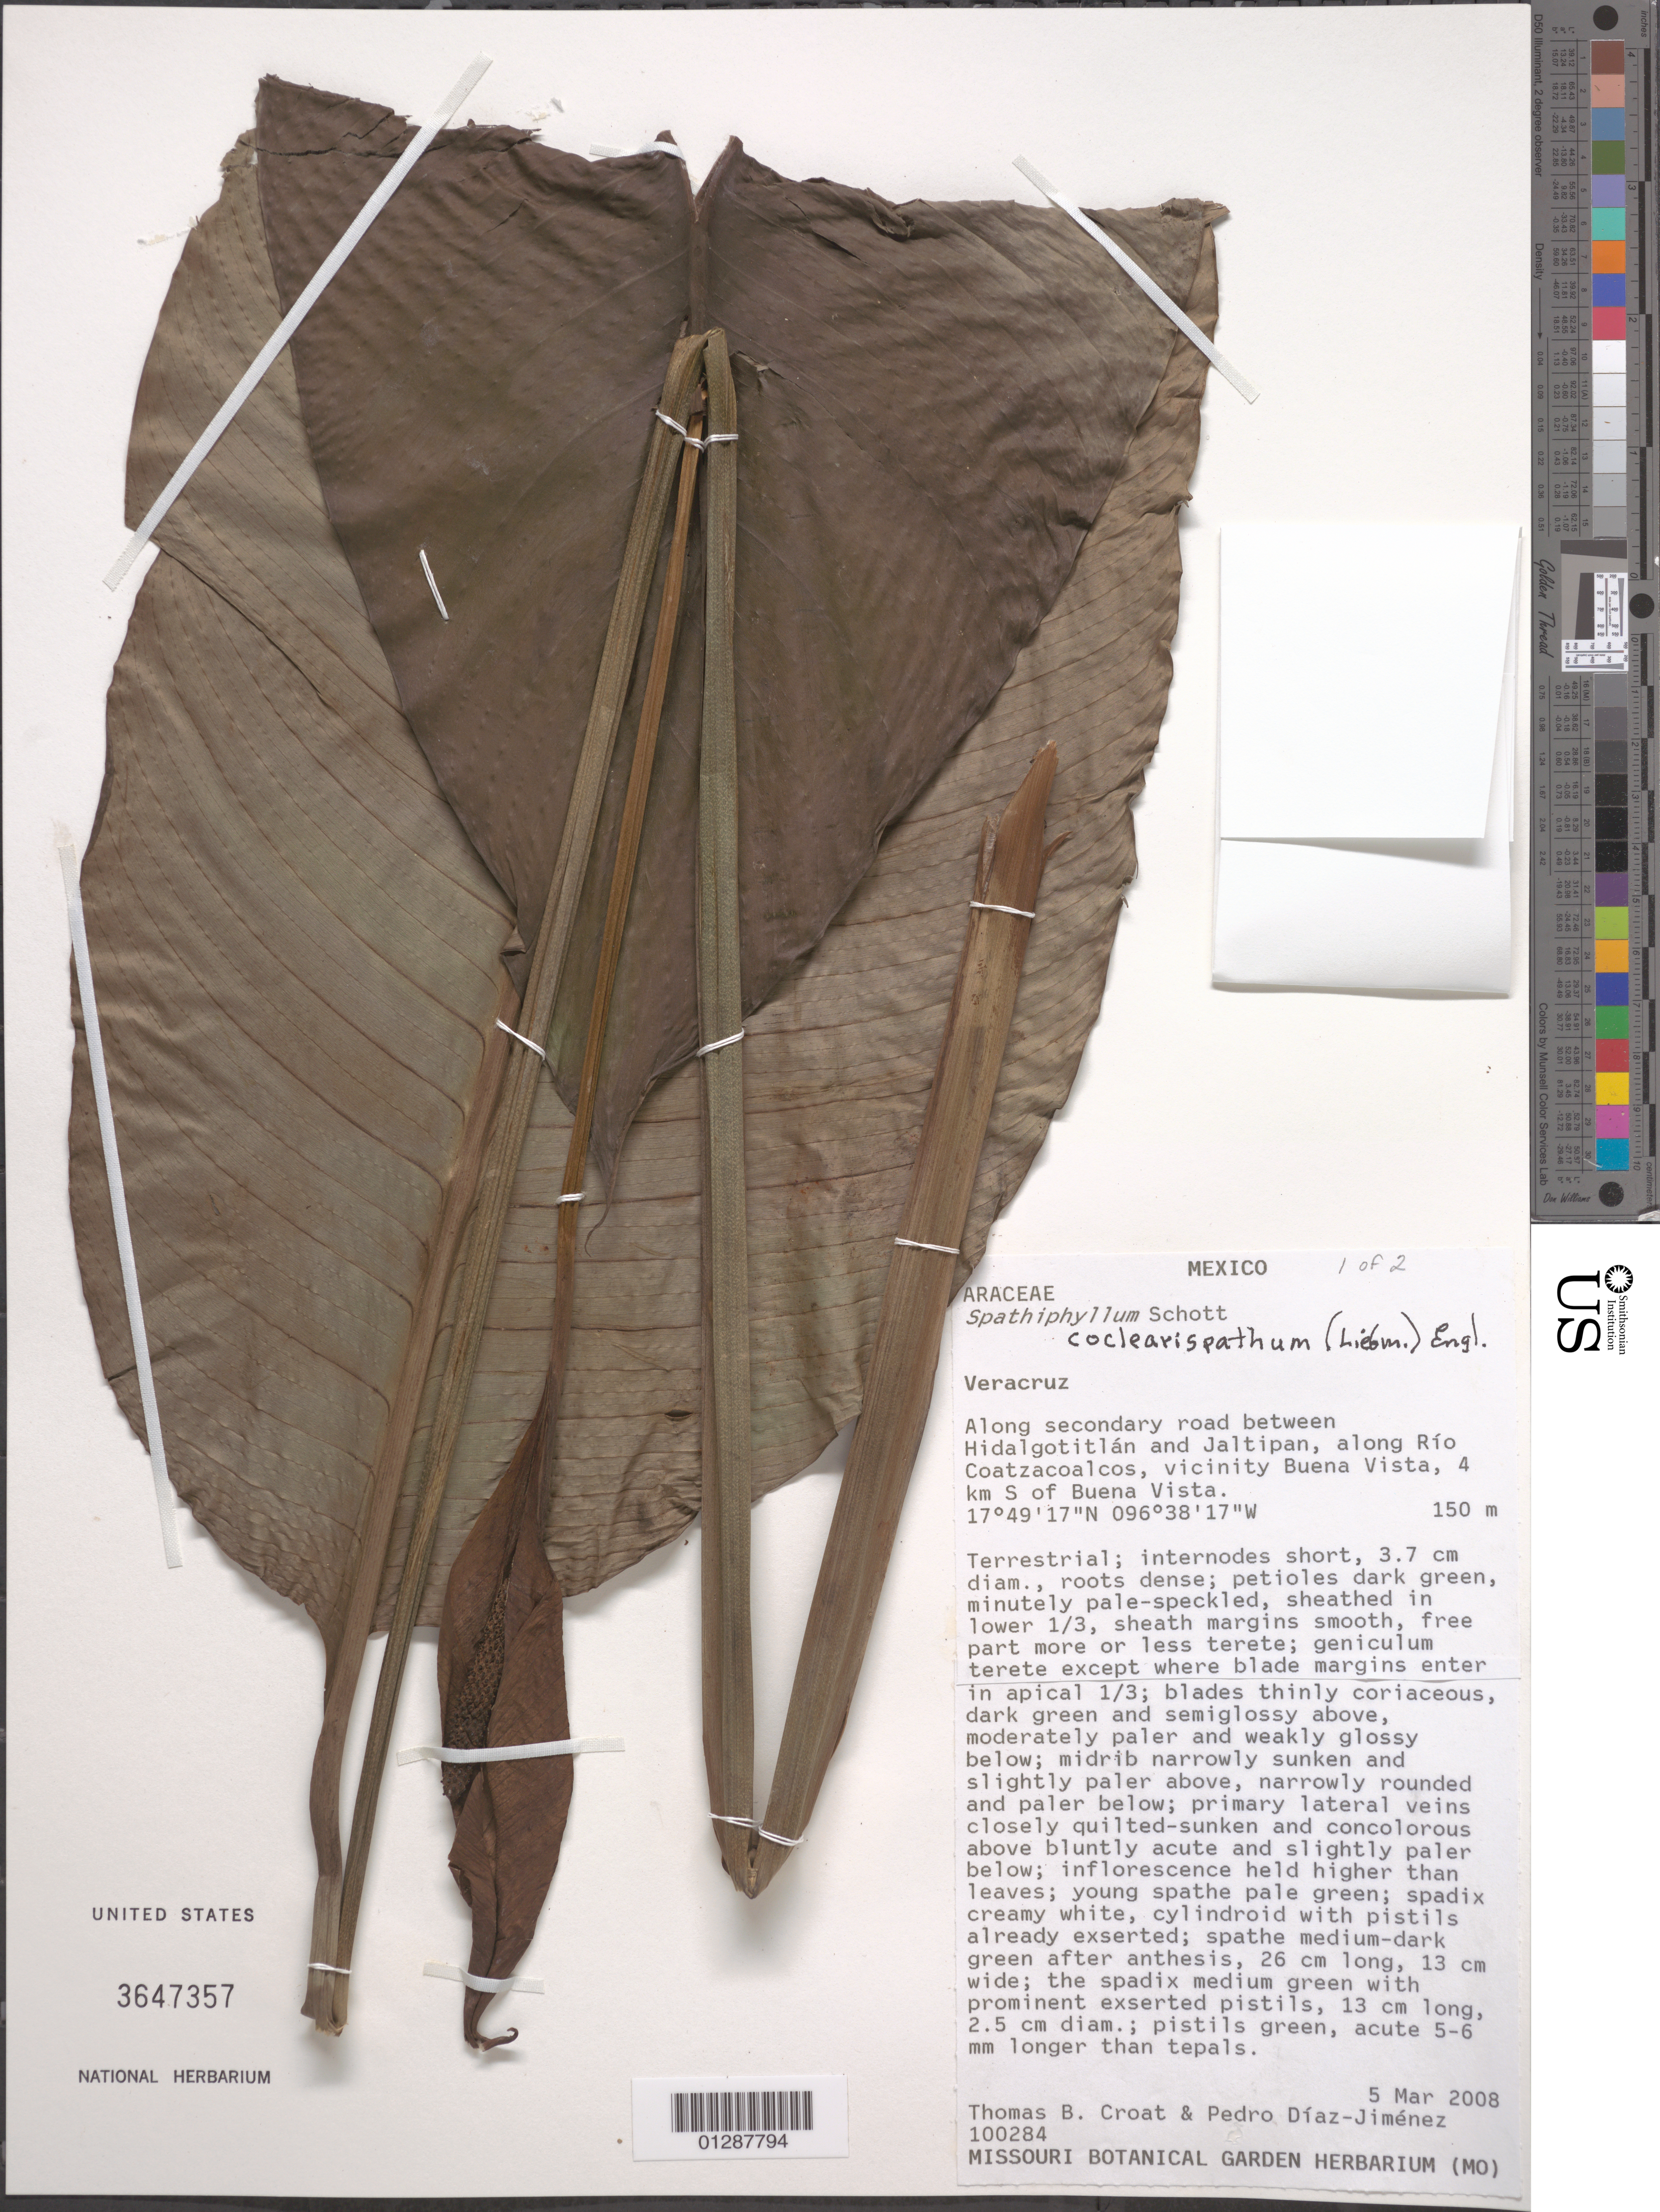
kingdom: Plantae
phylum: Tracheophyta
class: Liliopsida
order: Alismatales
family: Araceae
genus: Spathiphyllum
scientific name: Spathiphyllum cochlearispathum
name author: (Liebm.) Engl.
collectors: T. B. Croat & P. Díaz-Jiménez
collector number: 100284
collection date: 2008-03-05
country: Mexico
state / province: Veracruz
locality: Veracruz. Along secondary road between Hidalgotitlán and Jaltipan, along Río Coatzacoalcos, vicinity of Buena Vista, 4 km S of Buena Vista.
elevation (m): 150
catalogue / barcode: US 3647357